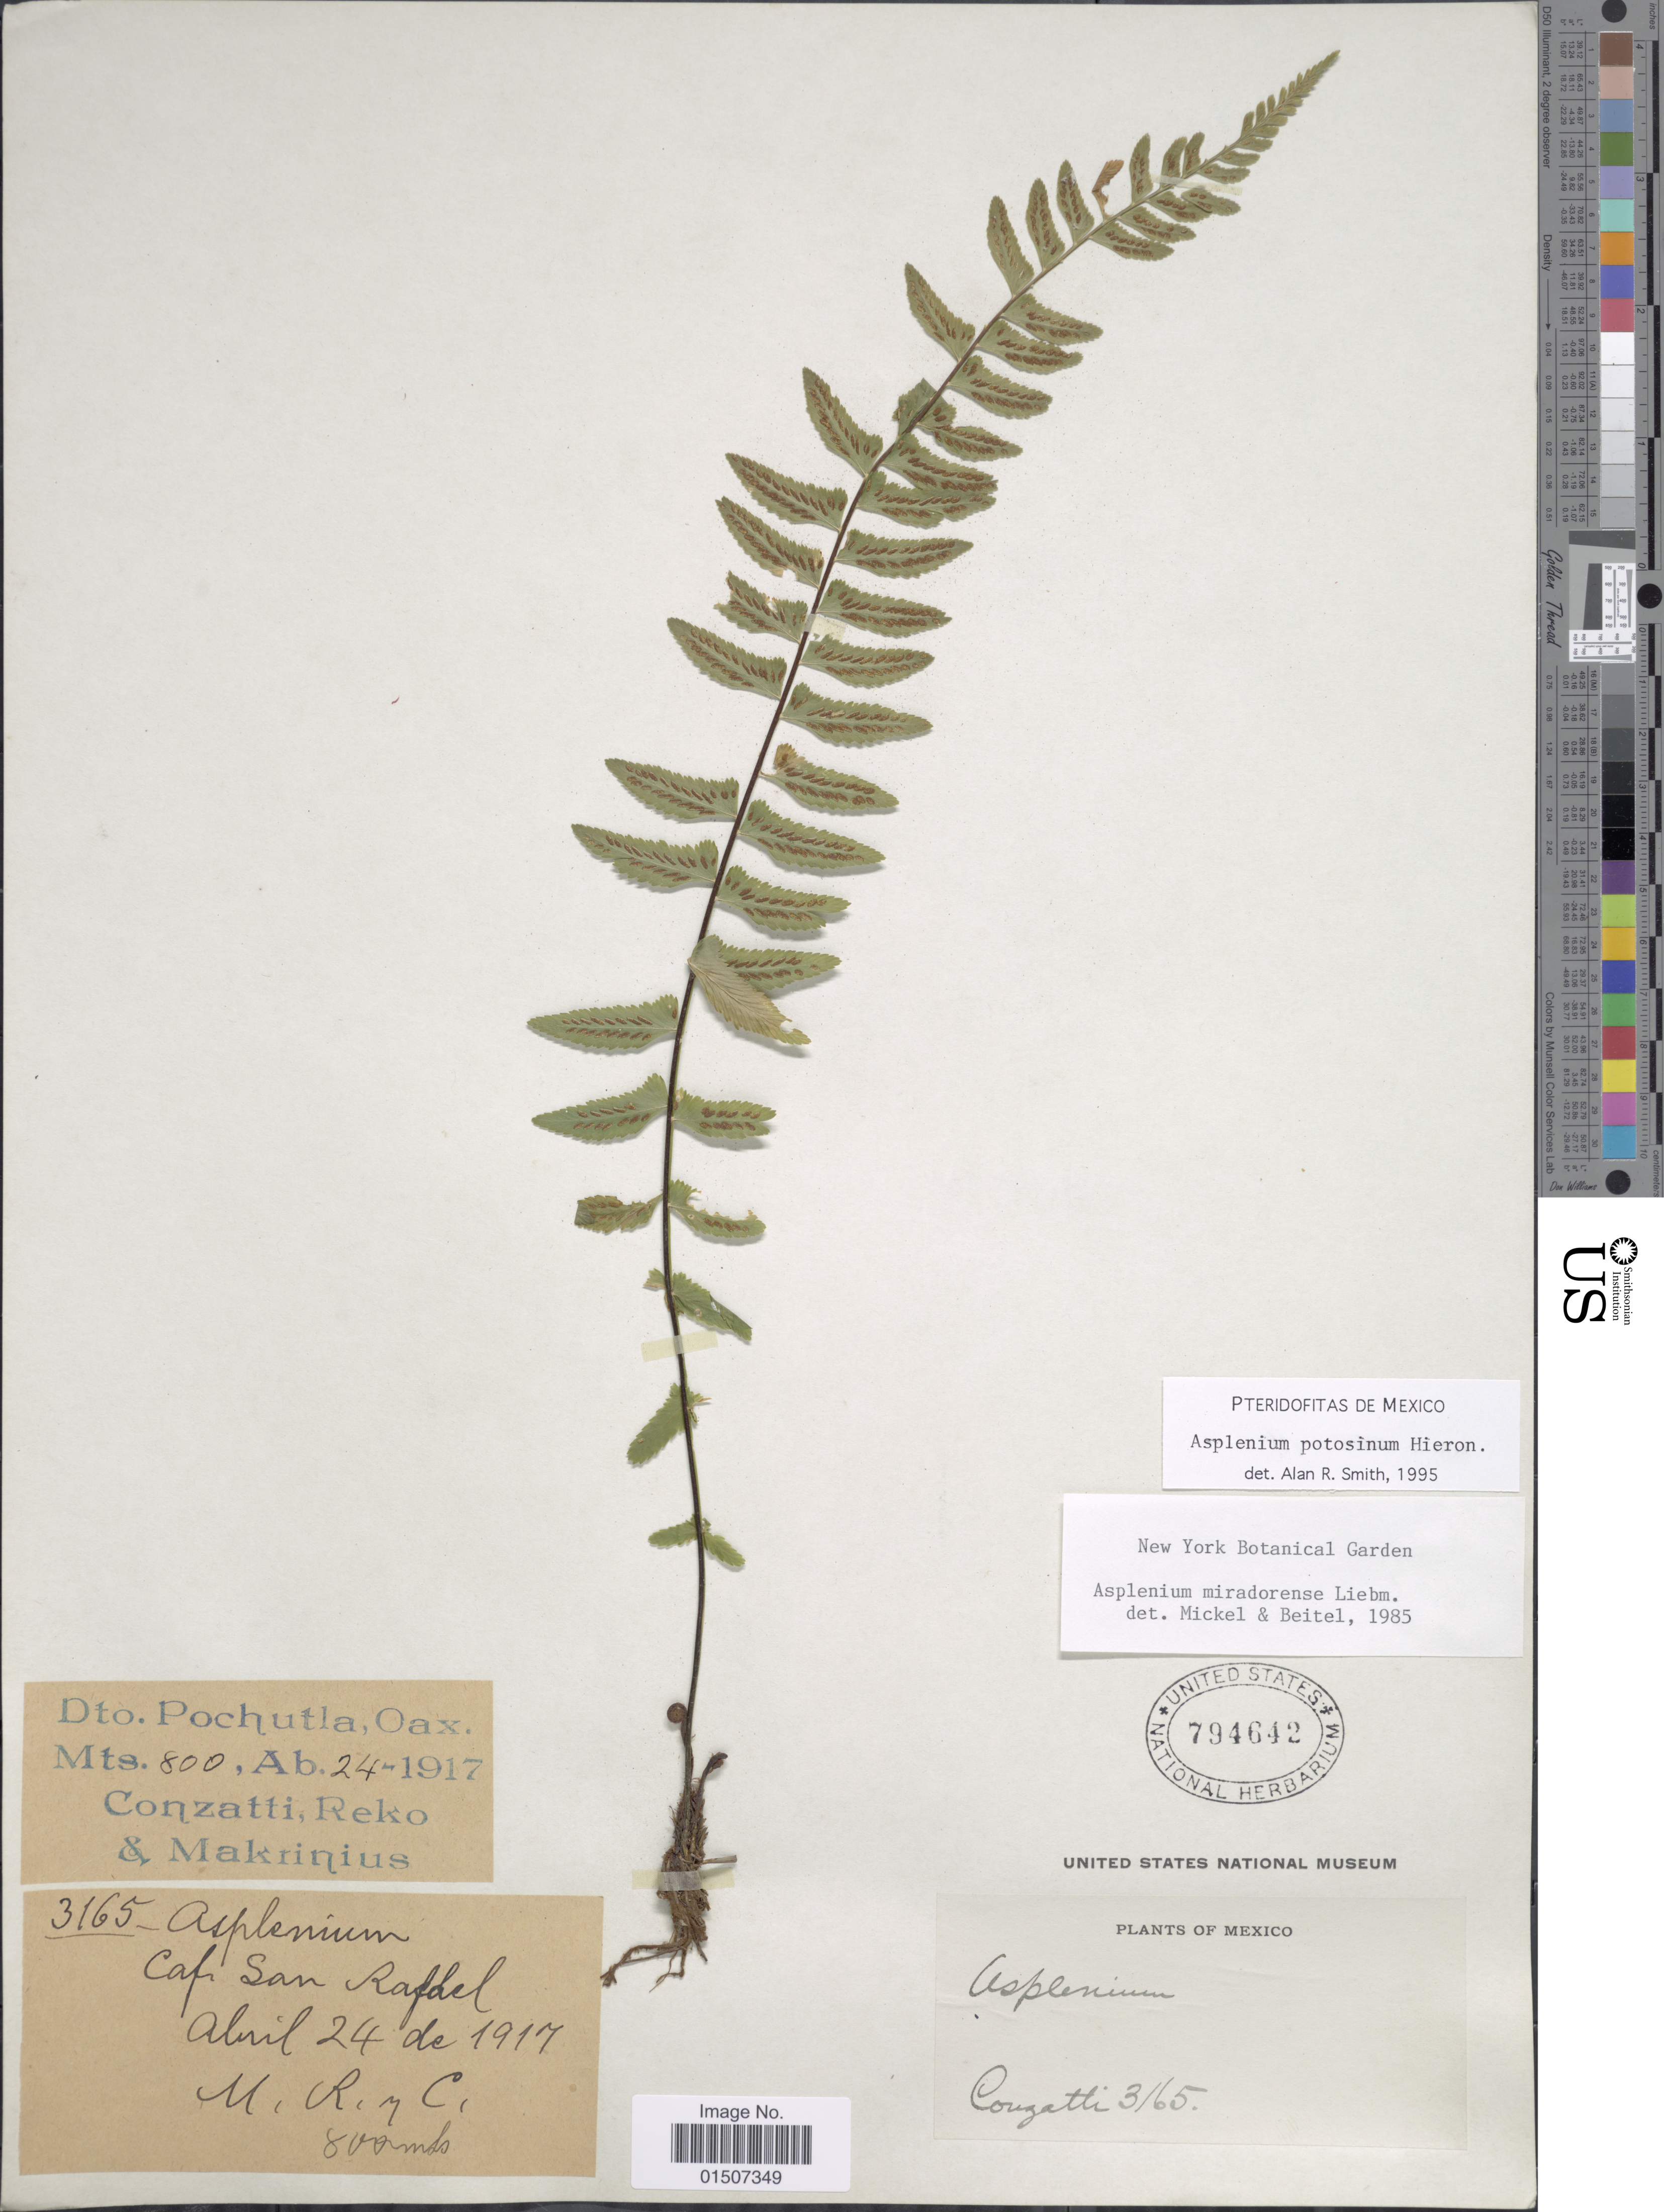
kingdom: Plantae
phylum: Tracheophyta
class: Polypodiopsida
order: Polypodiales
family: Aspleniaceae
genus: Asplenium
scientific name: Asplenium potosinum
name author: Hieron.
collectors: Conzatti, --, -. Reko & -. Makrinius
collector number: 3165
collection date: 1917-04-24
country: Mexico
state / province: Oaxaca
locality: Dto Pochutla, Cap San Rafael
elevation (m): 800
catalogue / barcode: US 794642